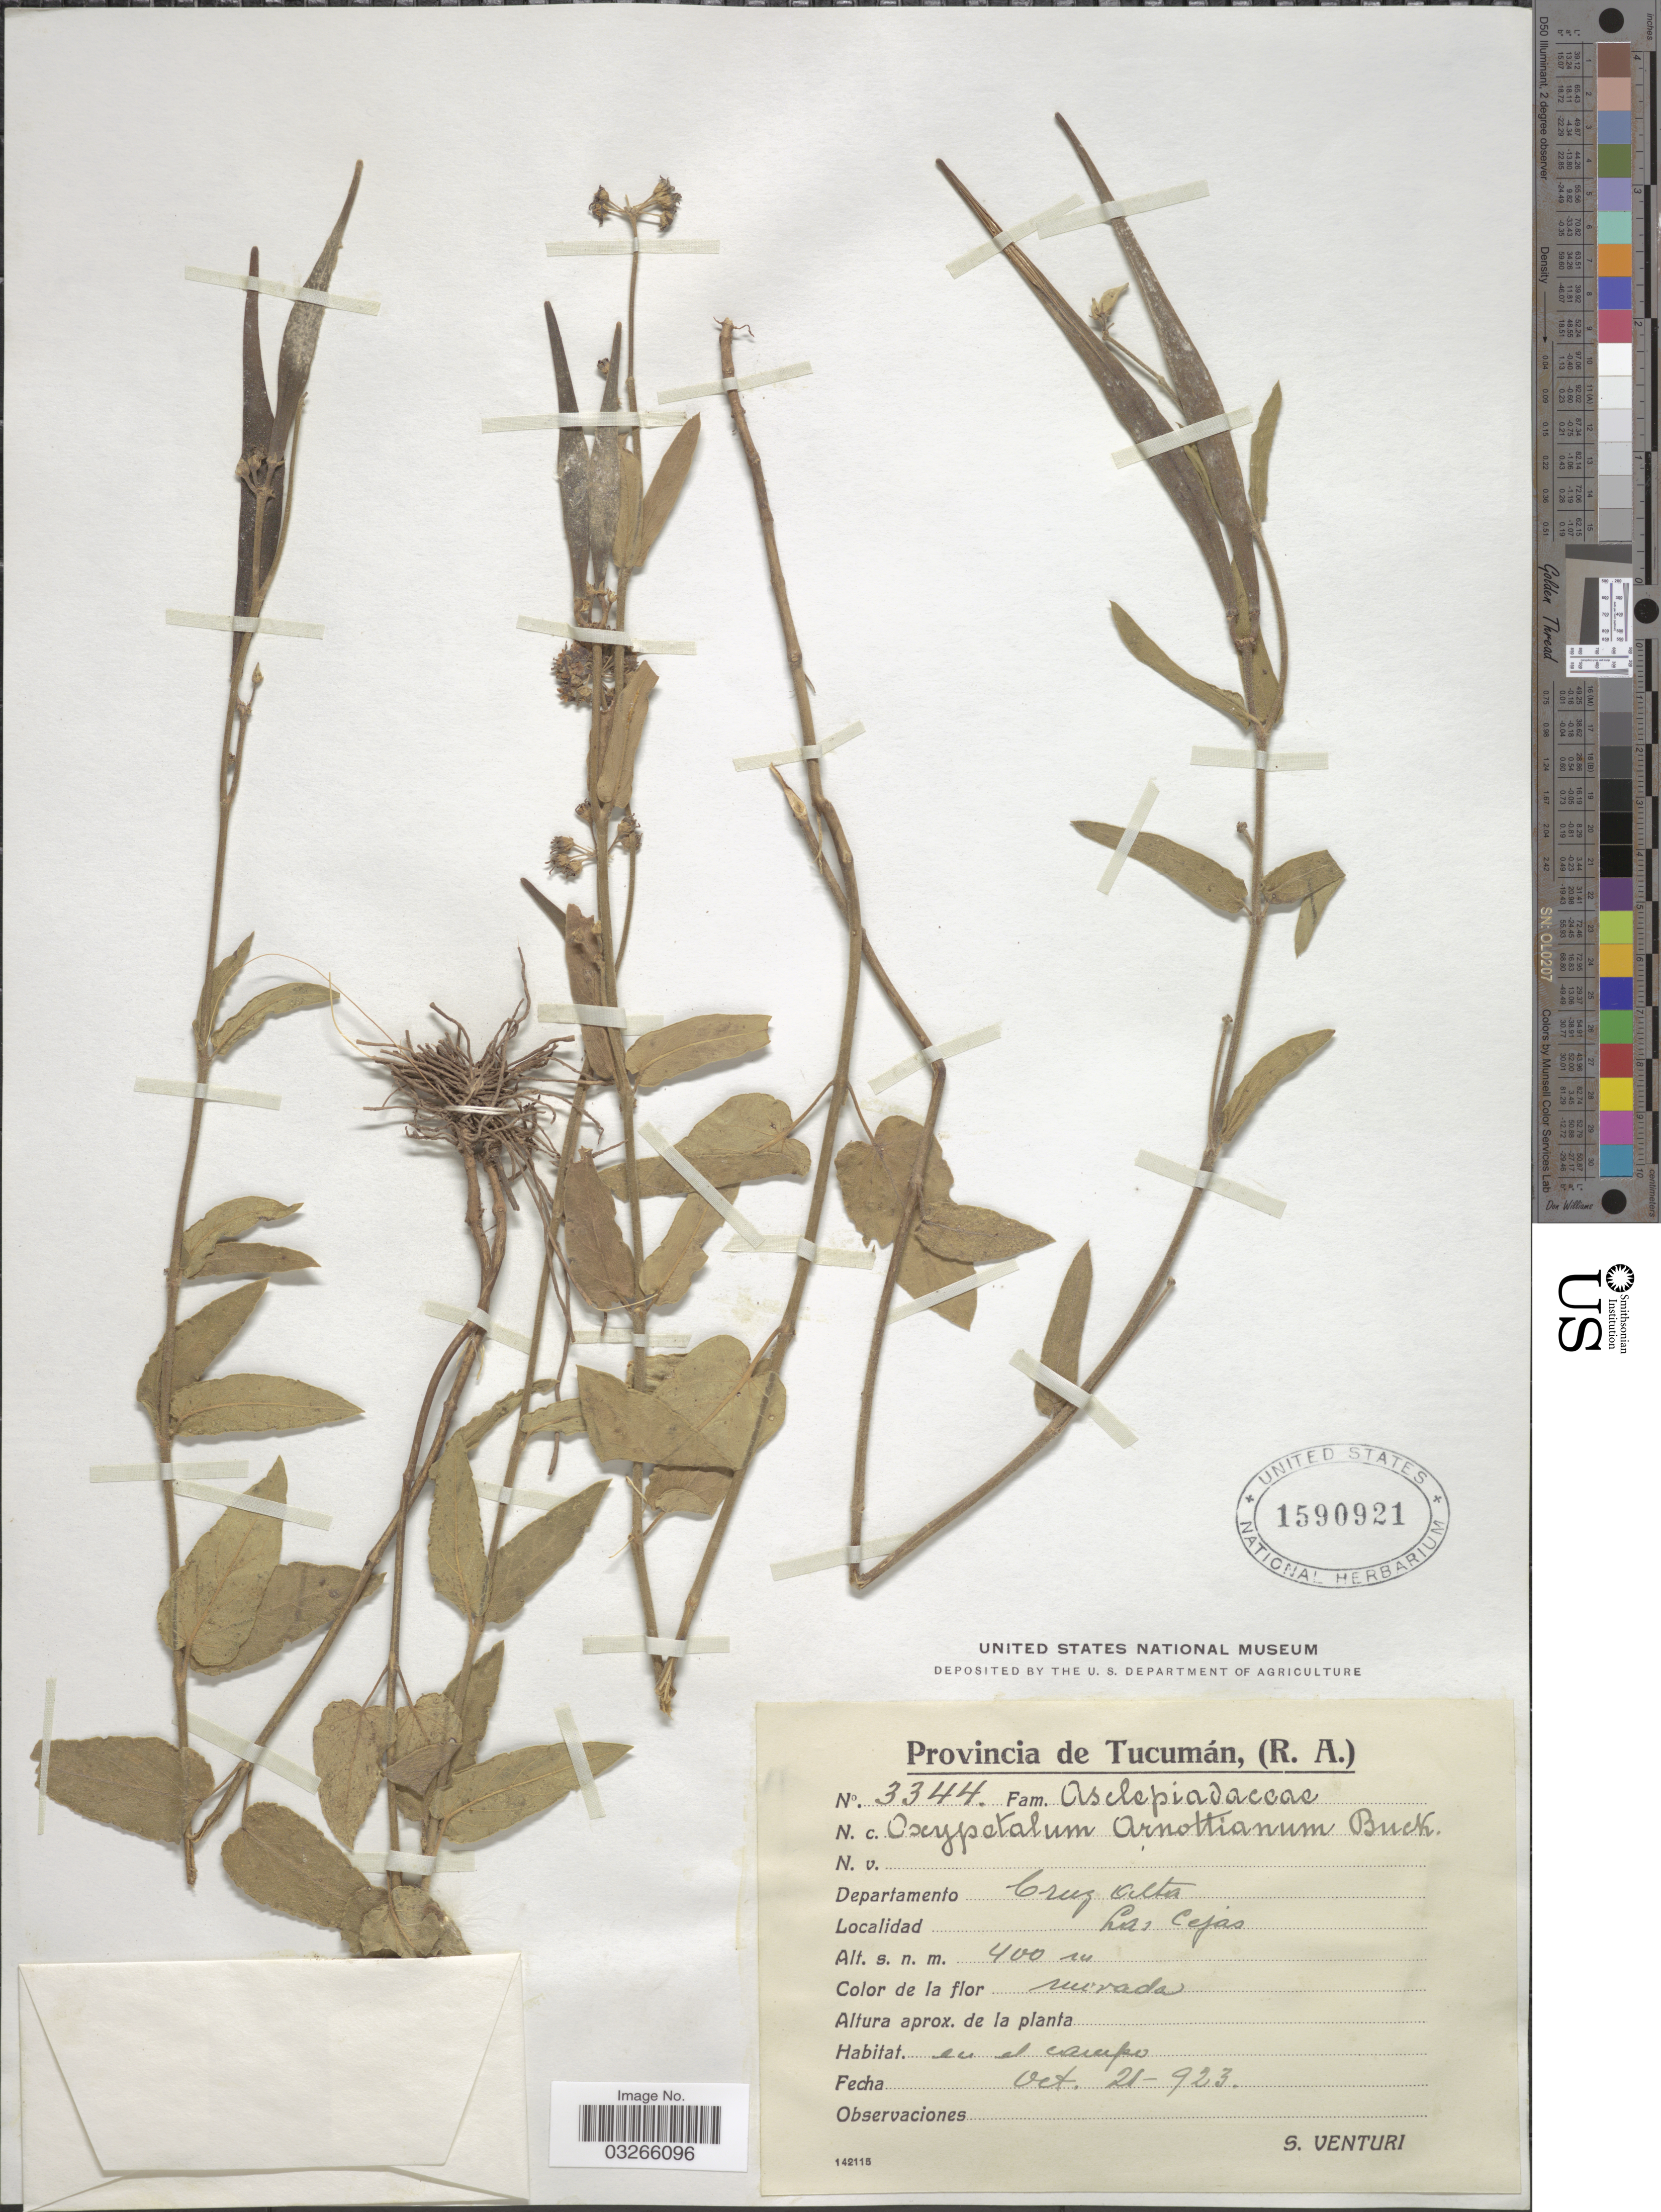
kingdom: Plantae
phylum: Tracheophyta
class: Magnoliopsida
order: Gentianales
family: Apocynaceae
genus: Oxypetalum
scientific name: Oxypetalum arnottianum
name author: H. Buek ex E. Fourn.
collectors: S. Venturi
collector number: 3344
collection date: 1923-10-21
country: Argentina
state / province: Tucuman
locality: Departamento Cruz Alta, Las Cejas.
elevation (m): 400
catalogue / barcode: US 1590921